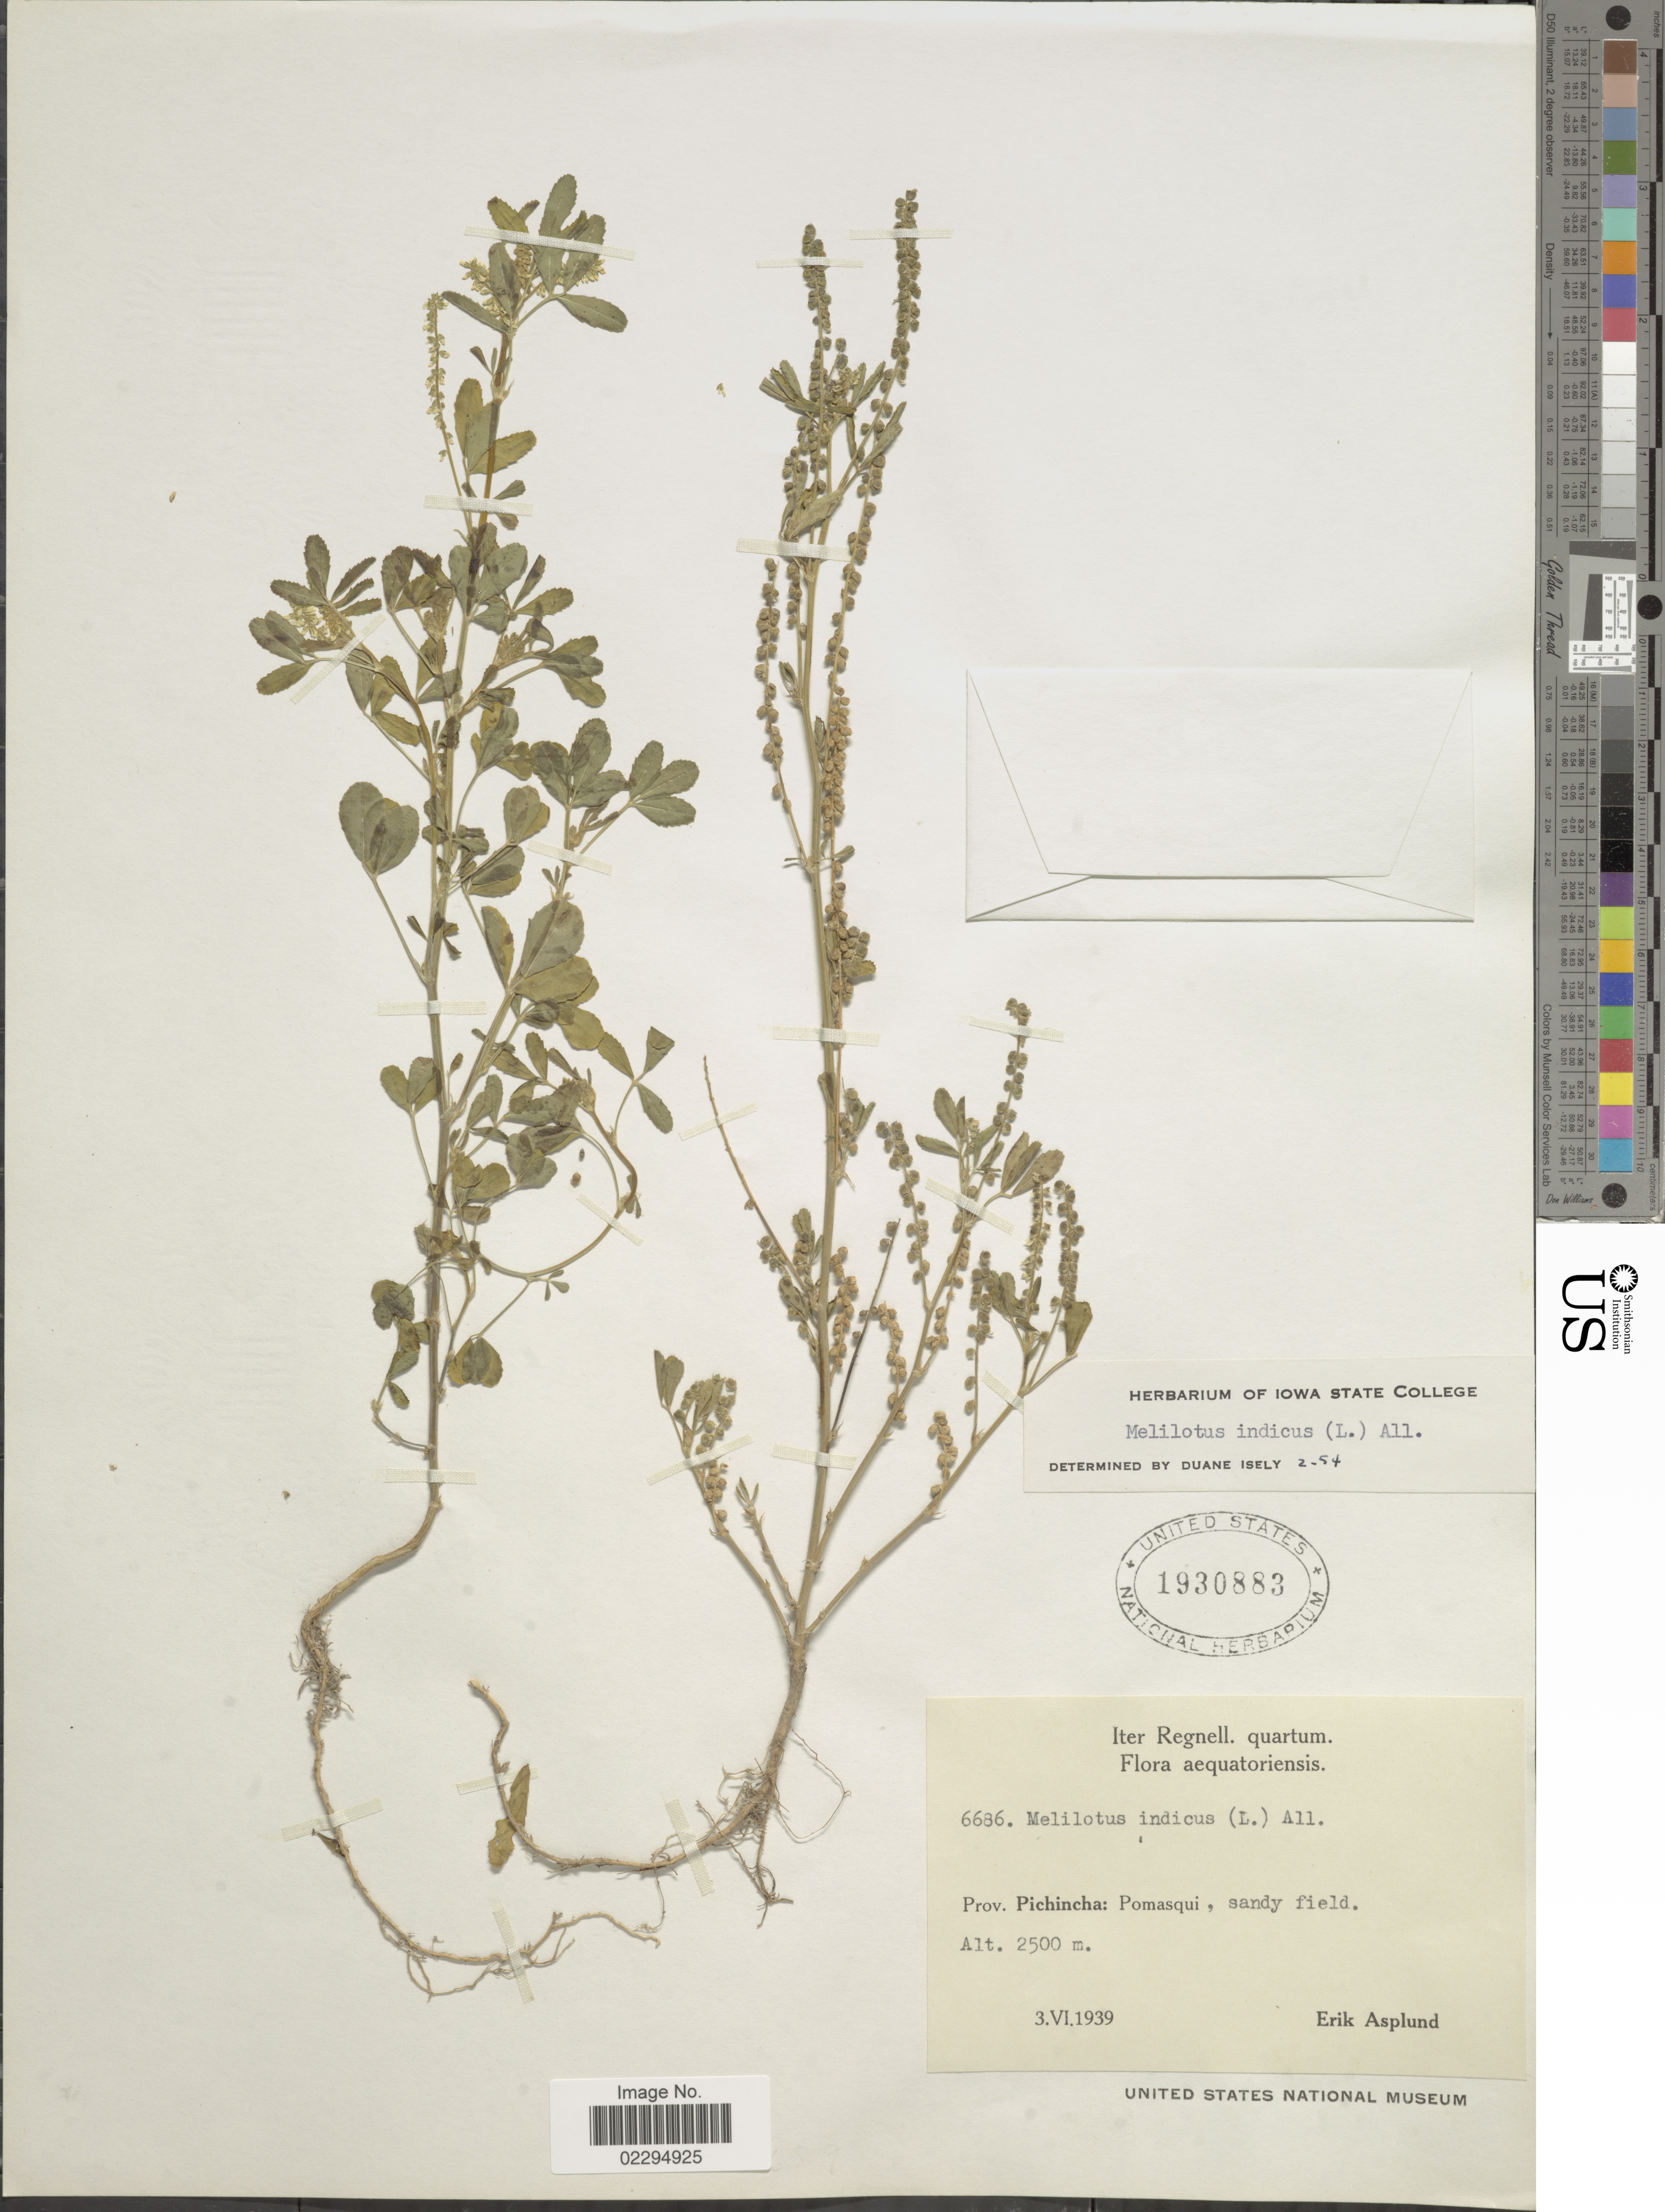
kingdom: Plantae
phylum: Tracheophyta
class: Magnoliopsida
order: Fabales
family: Fabaceae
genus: Melilotus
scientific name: Melilotus indicus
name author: (L.) All.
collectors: E. Asplund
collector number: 6686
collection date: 1939-06-03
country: Ecuador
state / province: Pichincha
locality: Pomasqui, sandy field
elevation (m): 2500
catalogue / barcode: US 1930883